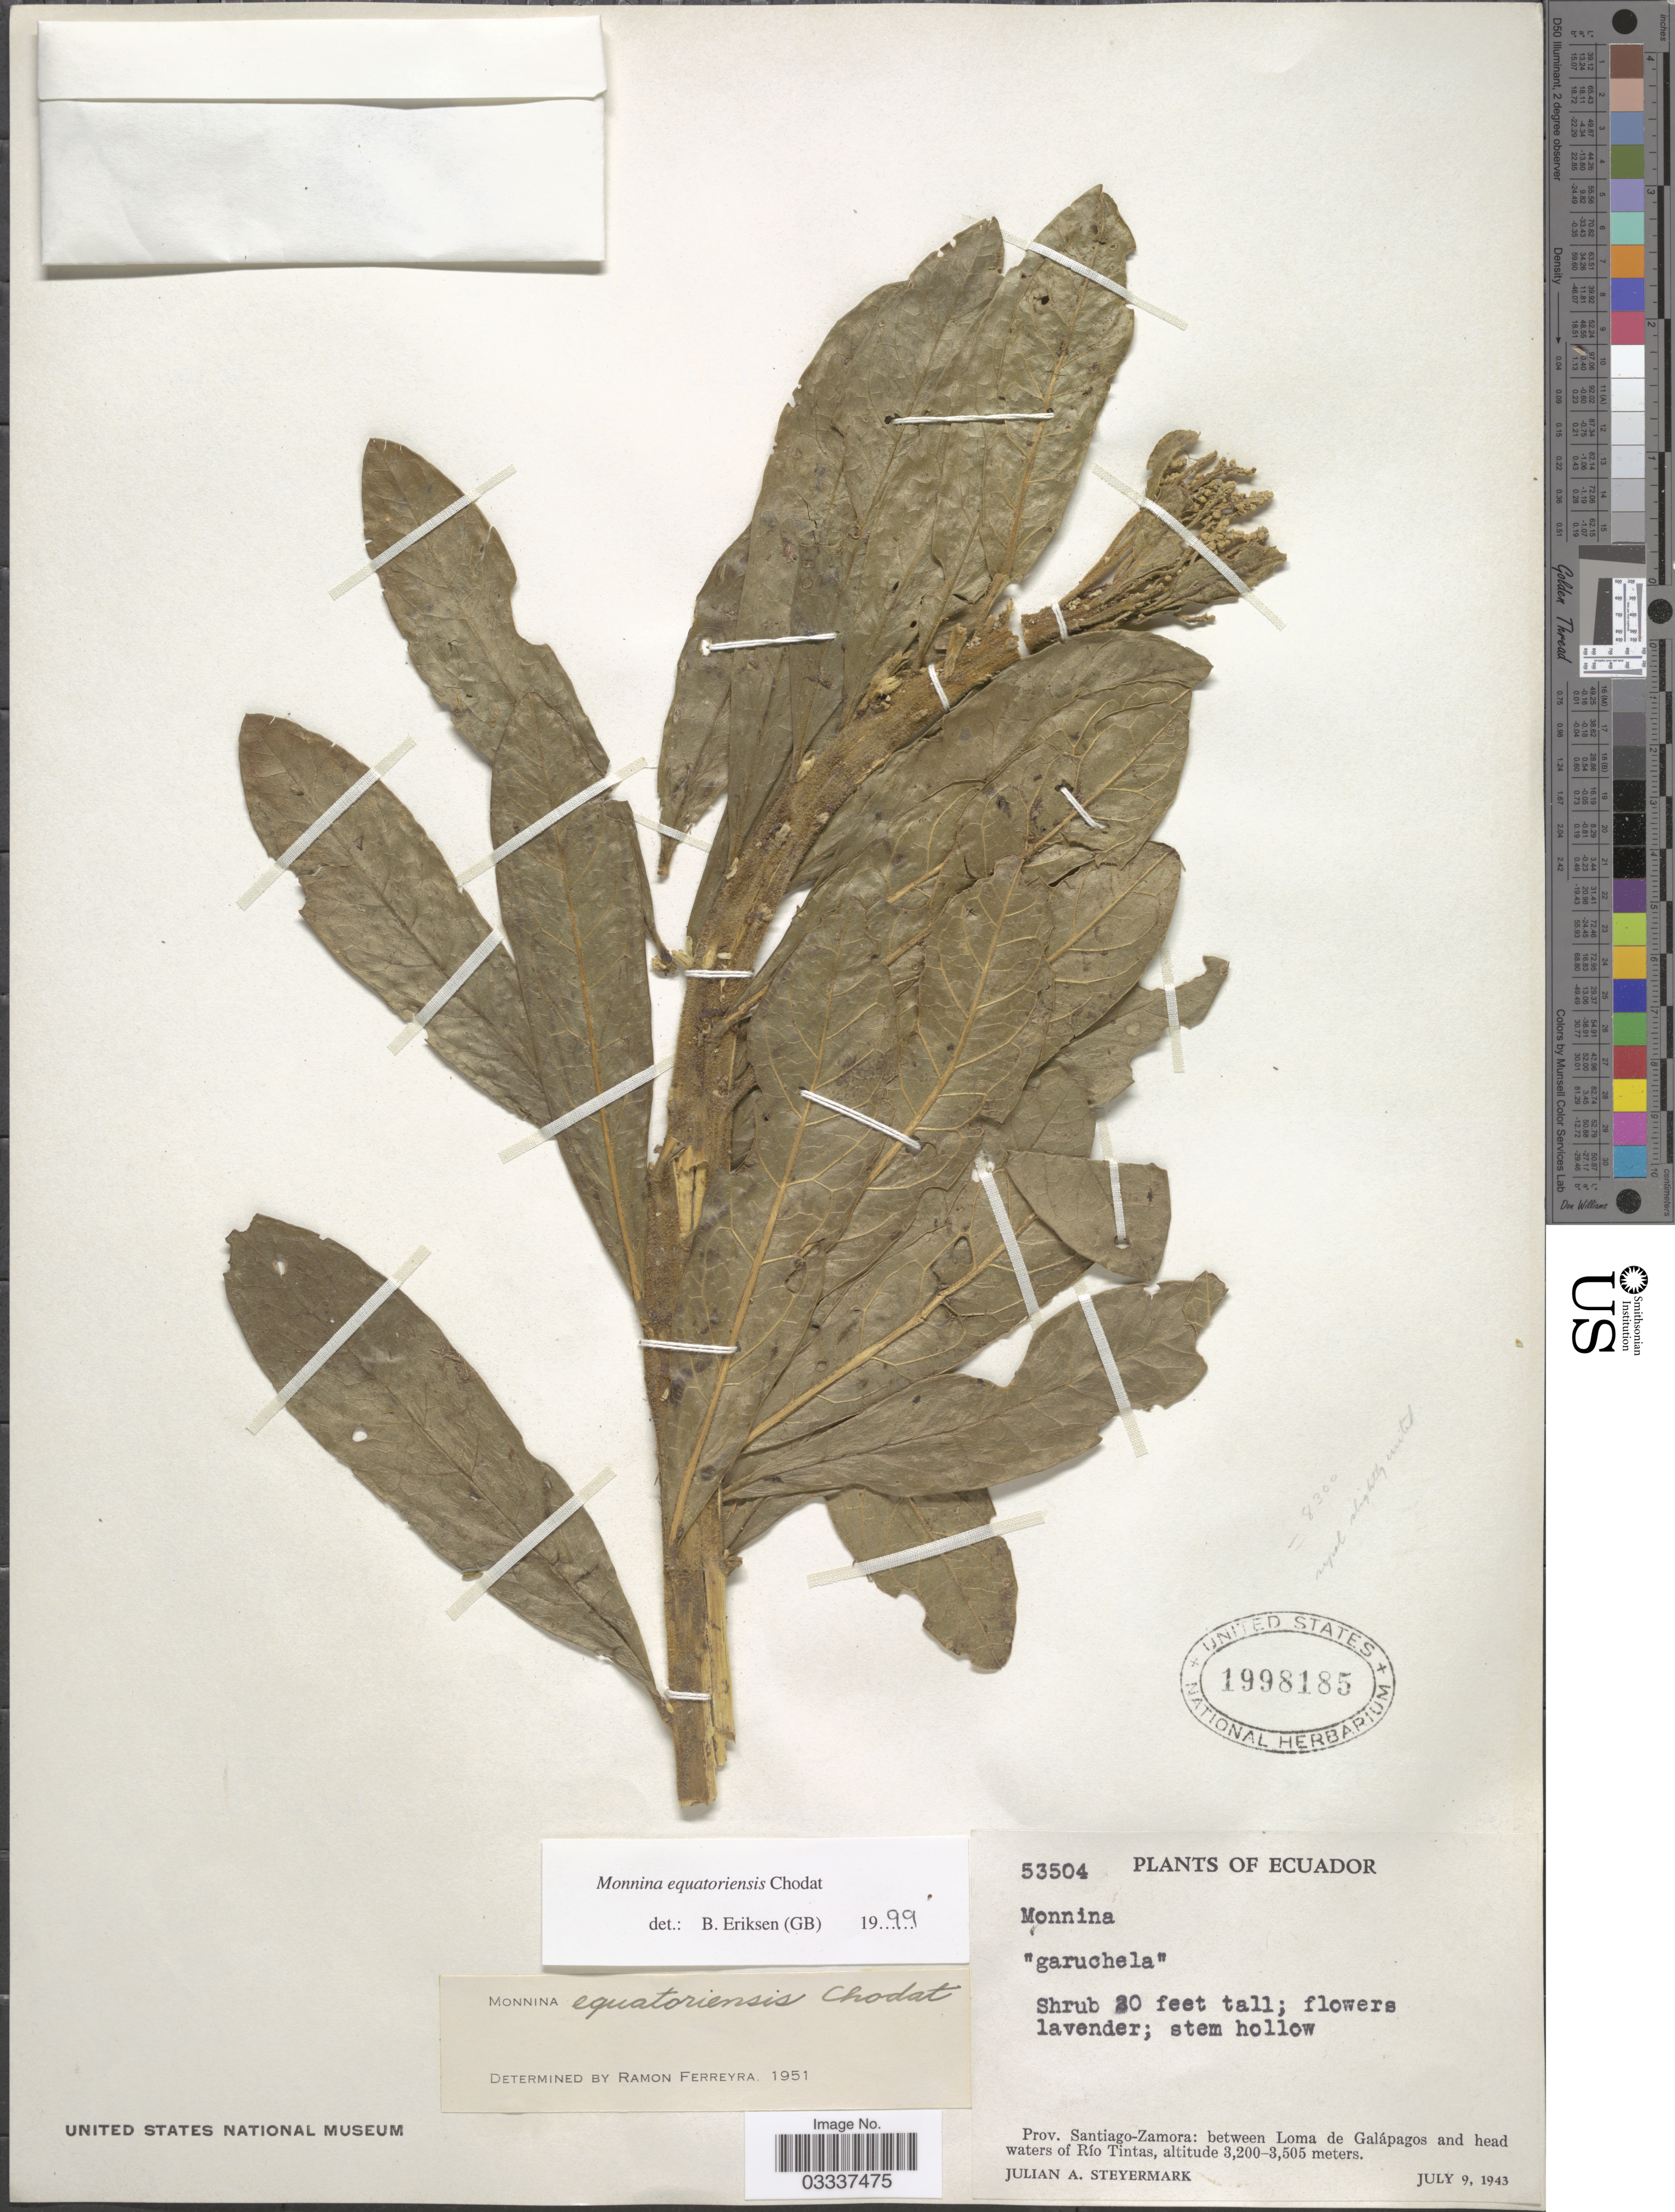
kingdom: Plantae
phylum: Tracheophyta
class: Magnoliopsida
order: Fabales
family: Polygalaceae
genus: Monnina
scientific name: Monnina equatoriensis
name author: Chodat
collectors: J. Steyermark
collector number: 53504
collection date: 1943-07-09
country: Ecuador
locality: Prov. Santiago-Zamora: between Loma de Galápagos and head waters of Río Tintas.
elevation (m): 3200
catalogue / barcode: US 1998185